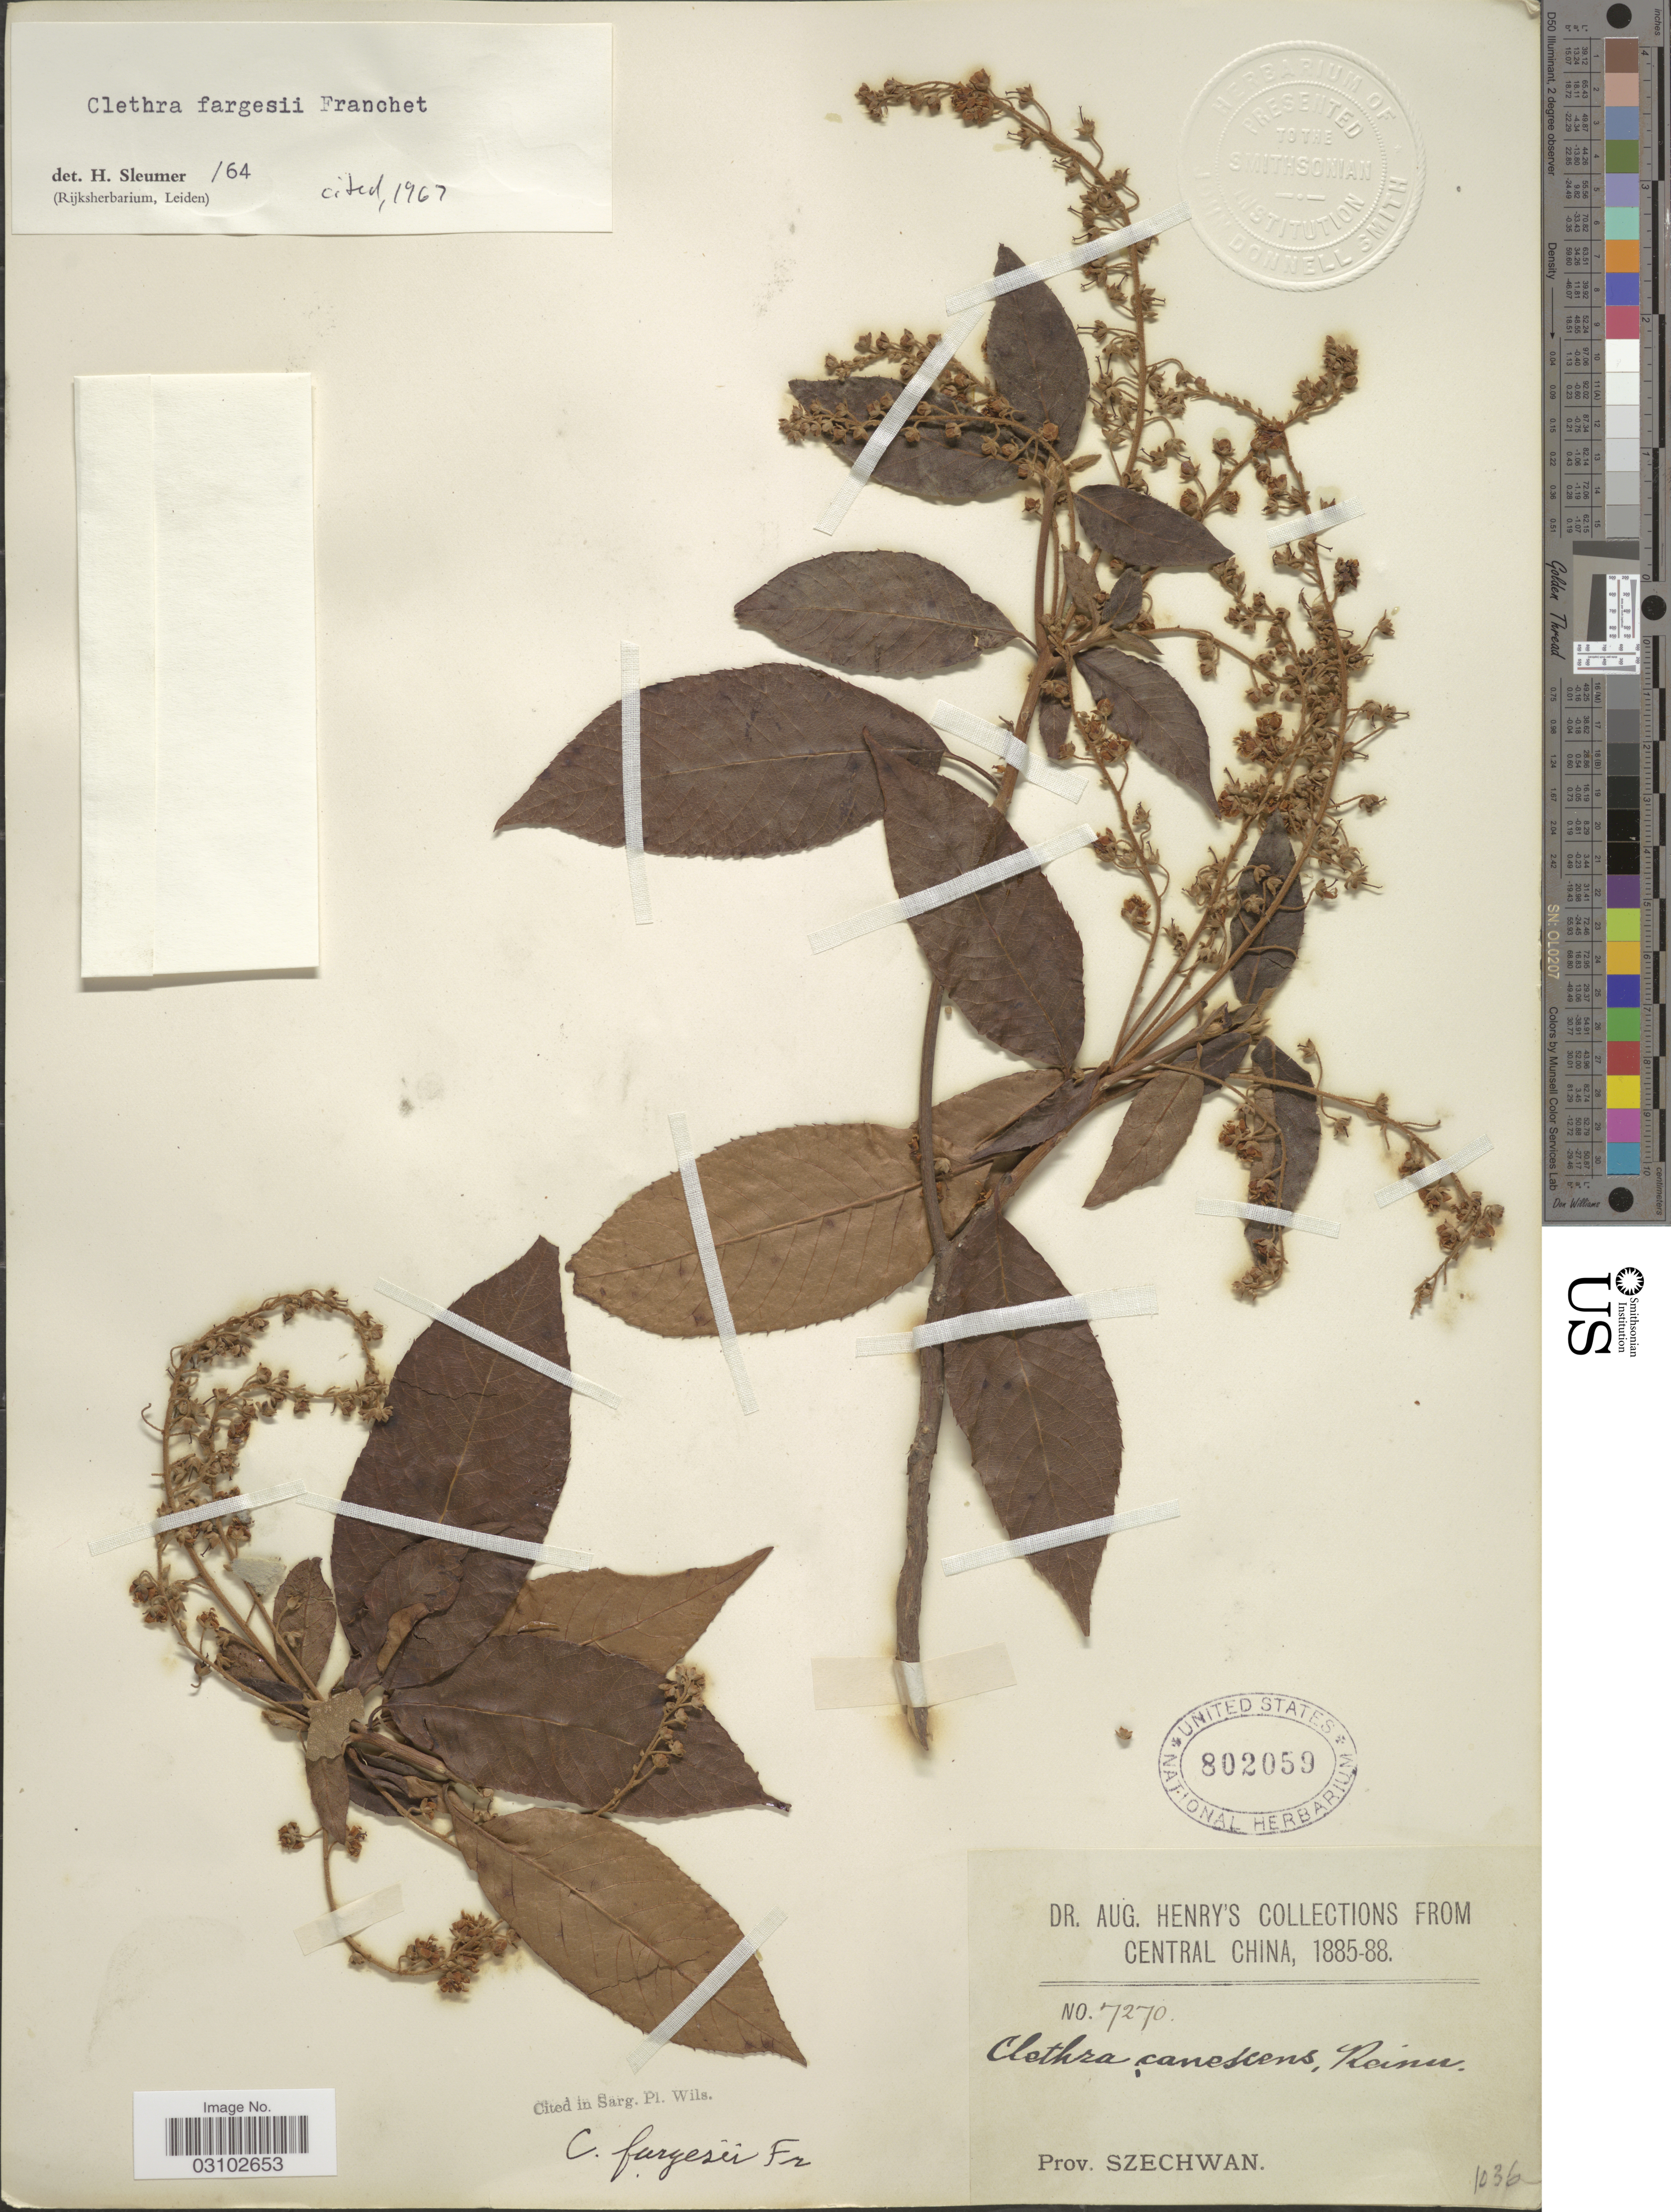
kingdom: Plantae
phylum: Tracheophyta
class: Magnoliopsida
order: Ericales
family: Clethraceae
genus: Clethra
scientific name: Clethra fargesii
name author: Franch.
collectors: A. Henry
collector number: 7270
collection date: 1885/1888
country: China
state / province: Sichuan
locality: Central China. Prov. Szechwan.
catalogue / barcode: US 802059